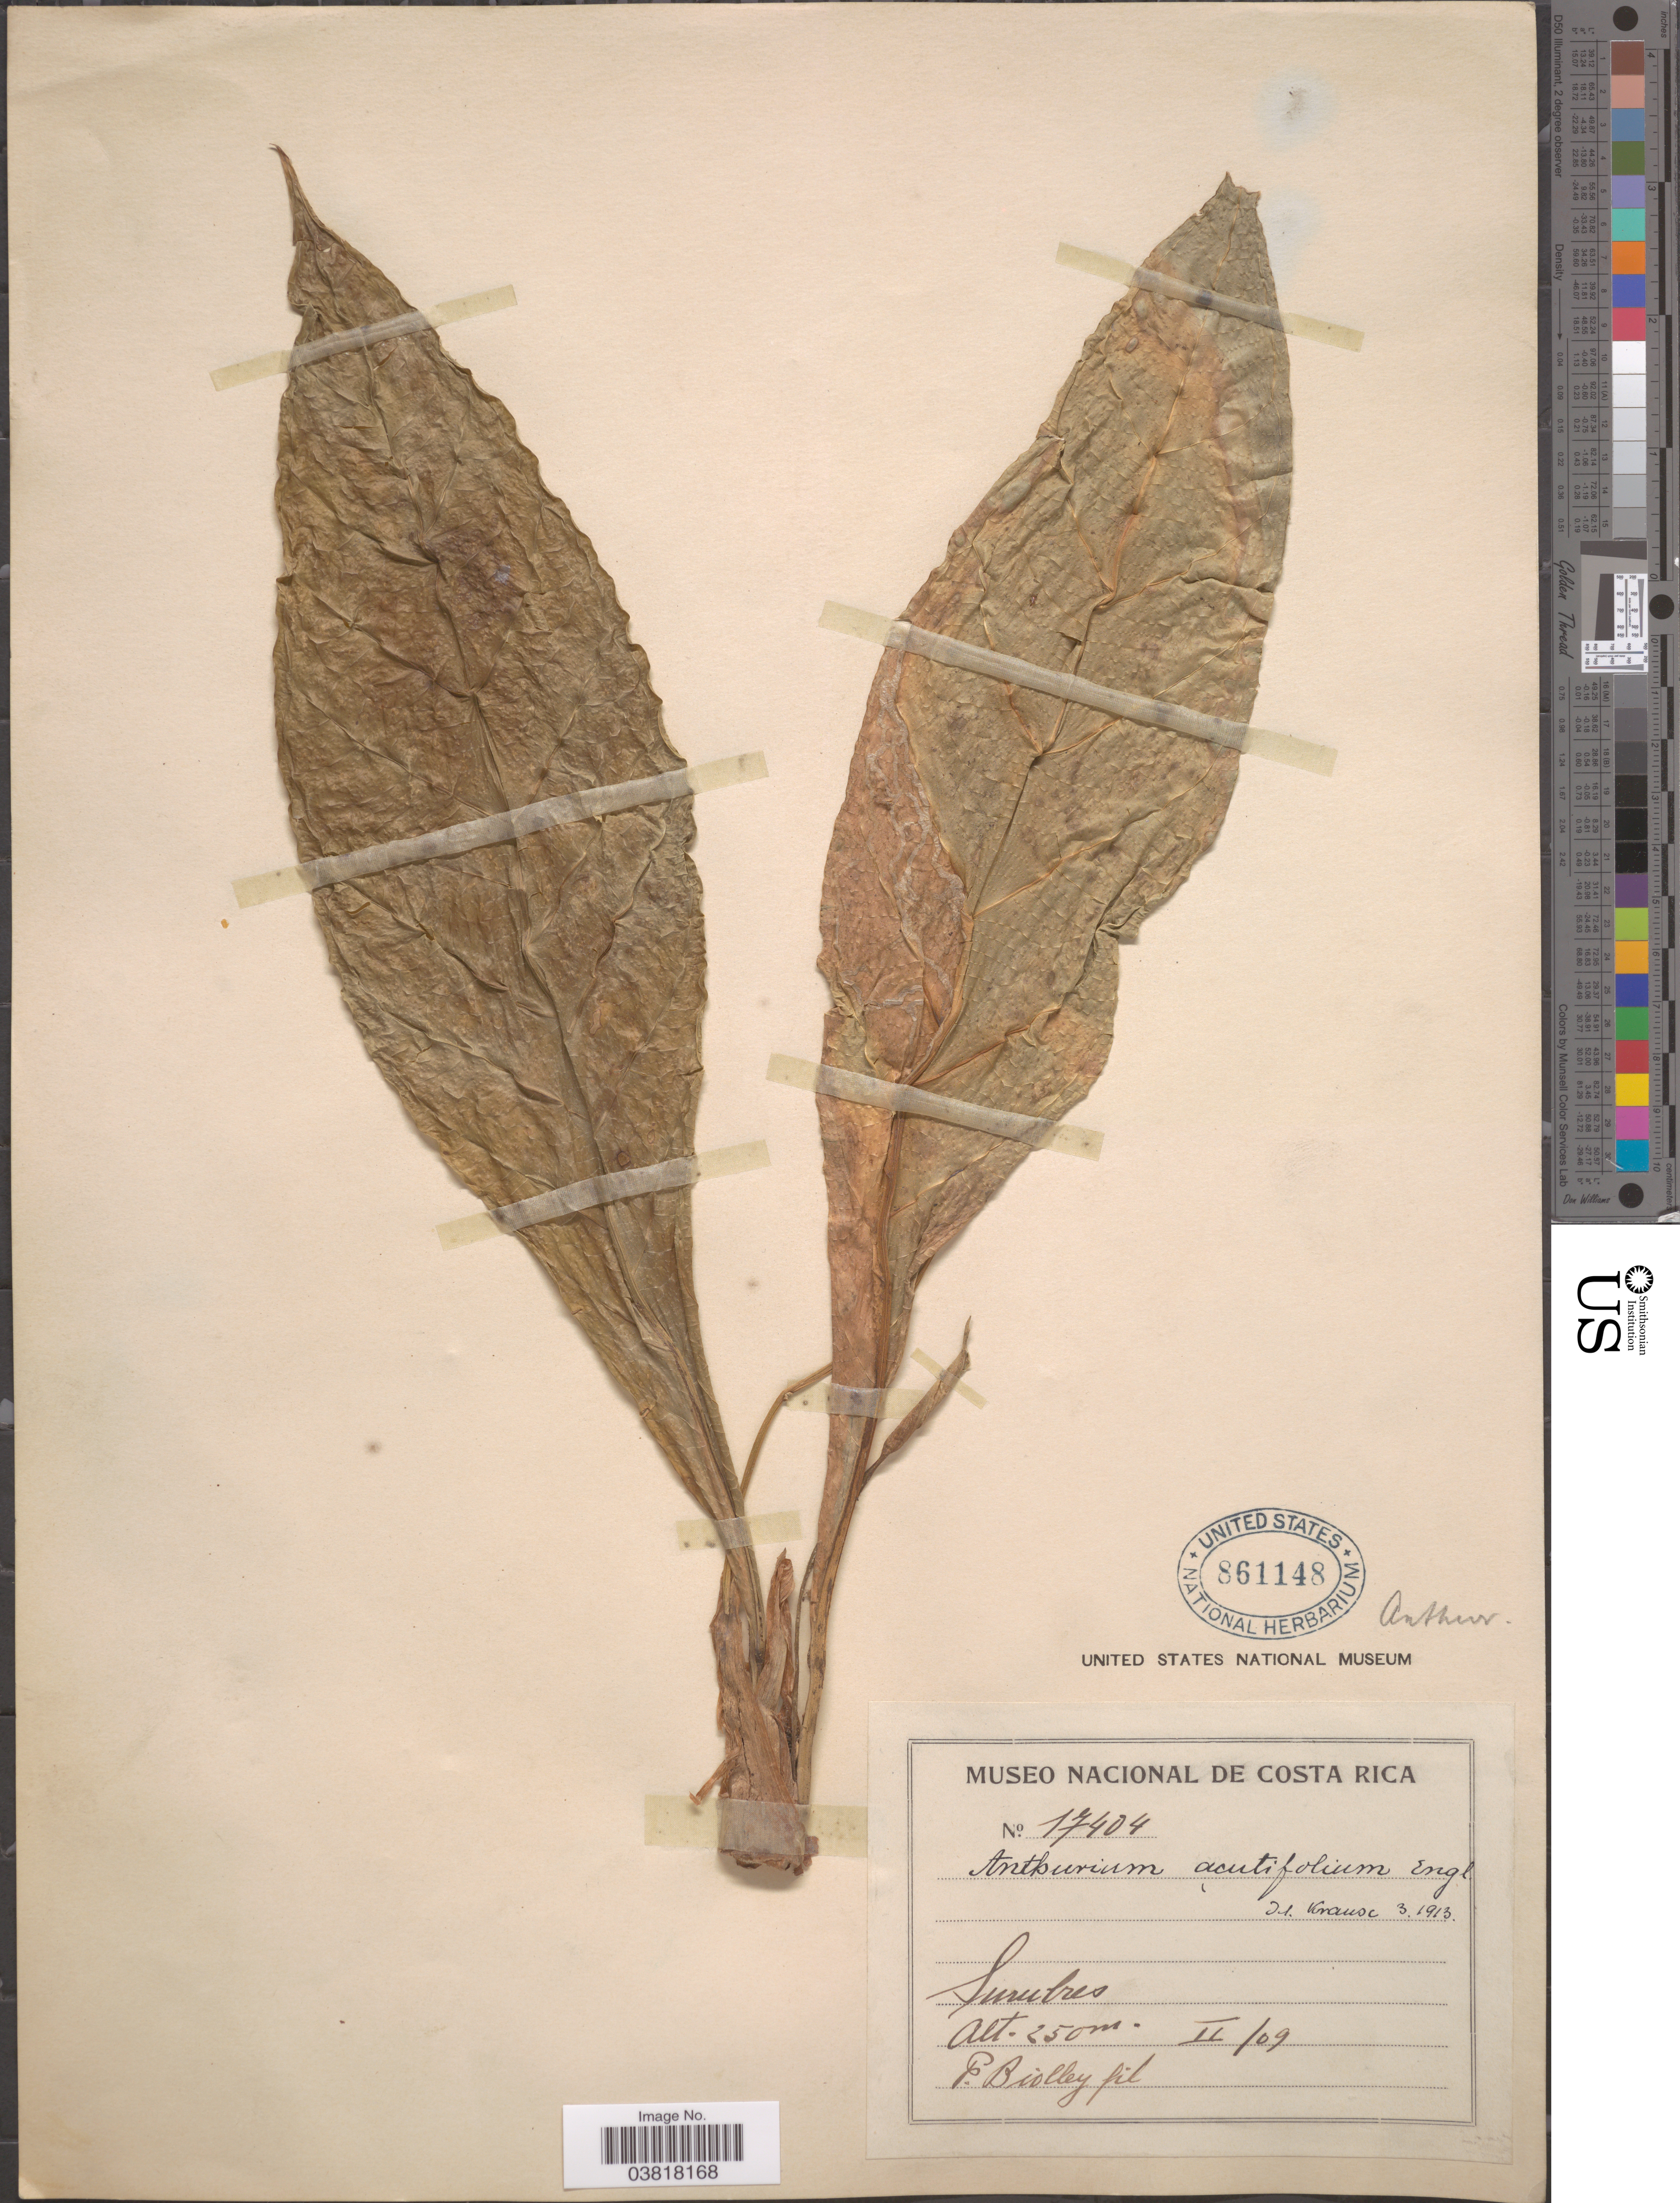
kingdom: Plantae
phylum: Tracheophyta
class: Liliopsida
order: Alismatales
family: Araceae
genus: Anthurium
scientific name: Anthurium acutangulum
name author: Engl.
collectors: P. Biolley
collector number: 17404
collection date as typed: Transcribed d/m/y: /2/9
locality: Surubres.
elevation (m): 250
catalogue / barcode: US 861148